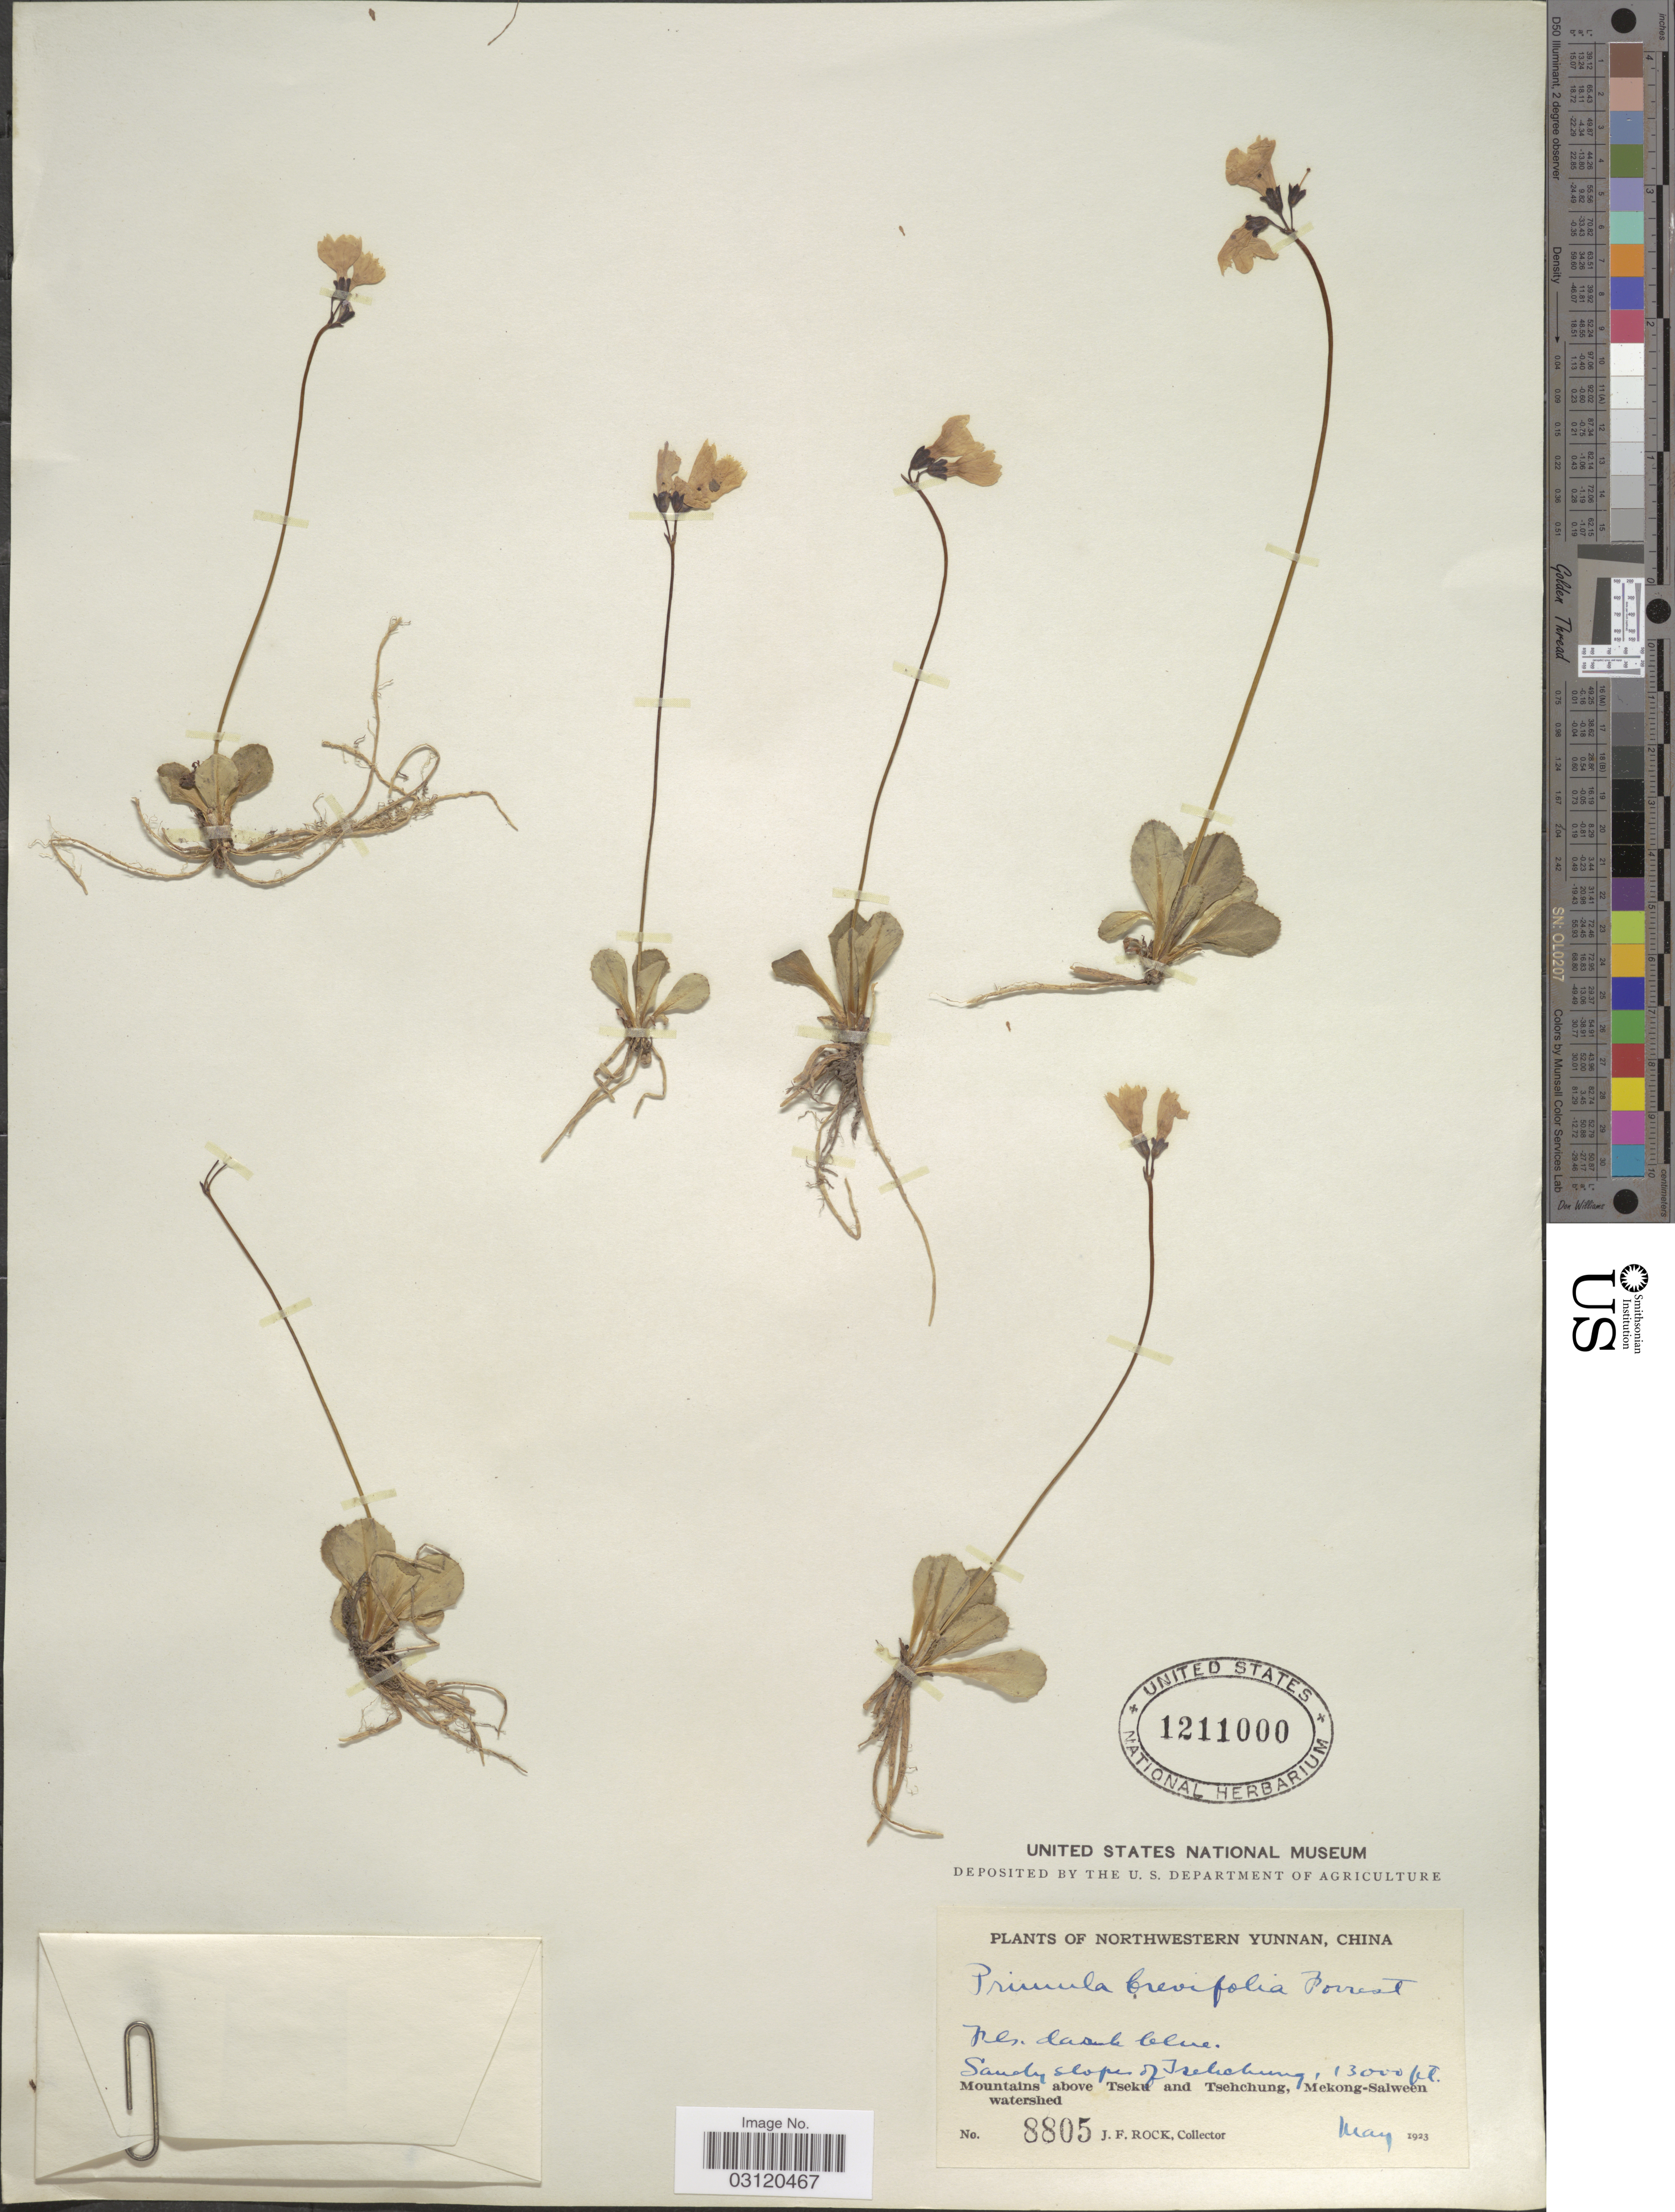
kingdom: Plantae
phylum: Tracheophyta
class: Magnoliopsida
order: Ericales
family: Primulaceae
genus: Primula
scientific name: Primula amethystina subsp. brevifolia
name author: (Forrest) W.W. Sm. & Forrest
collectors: J. Rock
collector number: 8805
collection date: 1923-05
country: China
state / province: Yunnan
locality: Northwestern Yunnan. Mountains above Tseku and Tsehchung, Mekong-Salween watershed.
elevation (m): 3962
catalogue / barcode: US 1211000